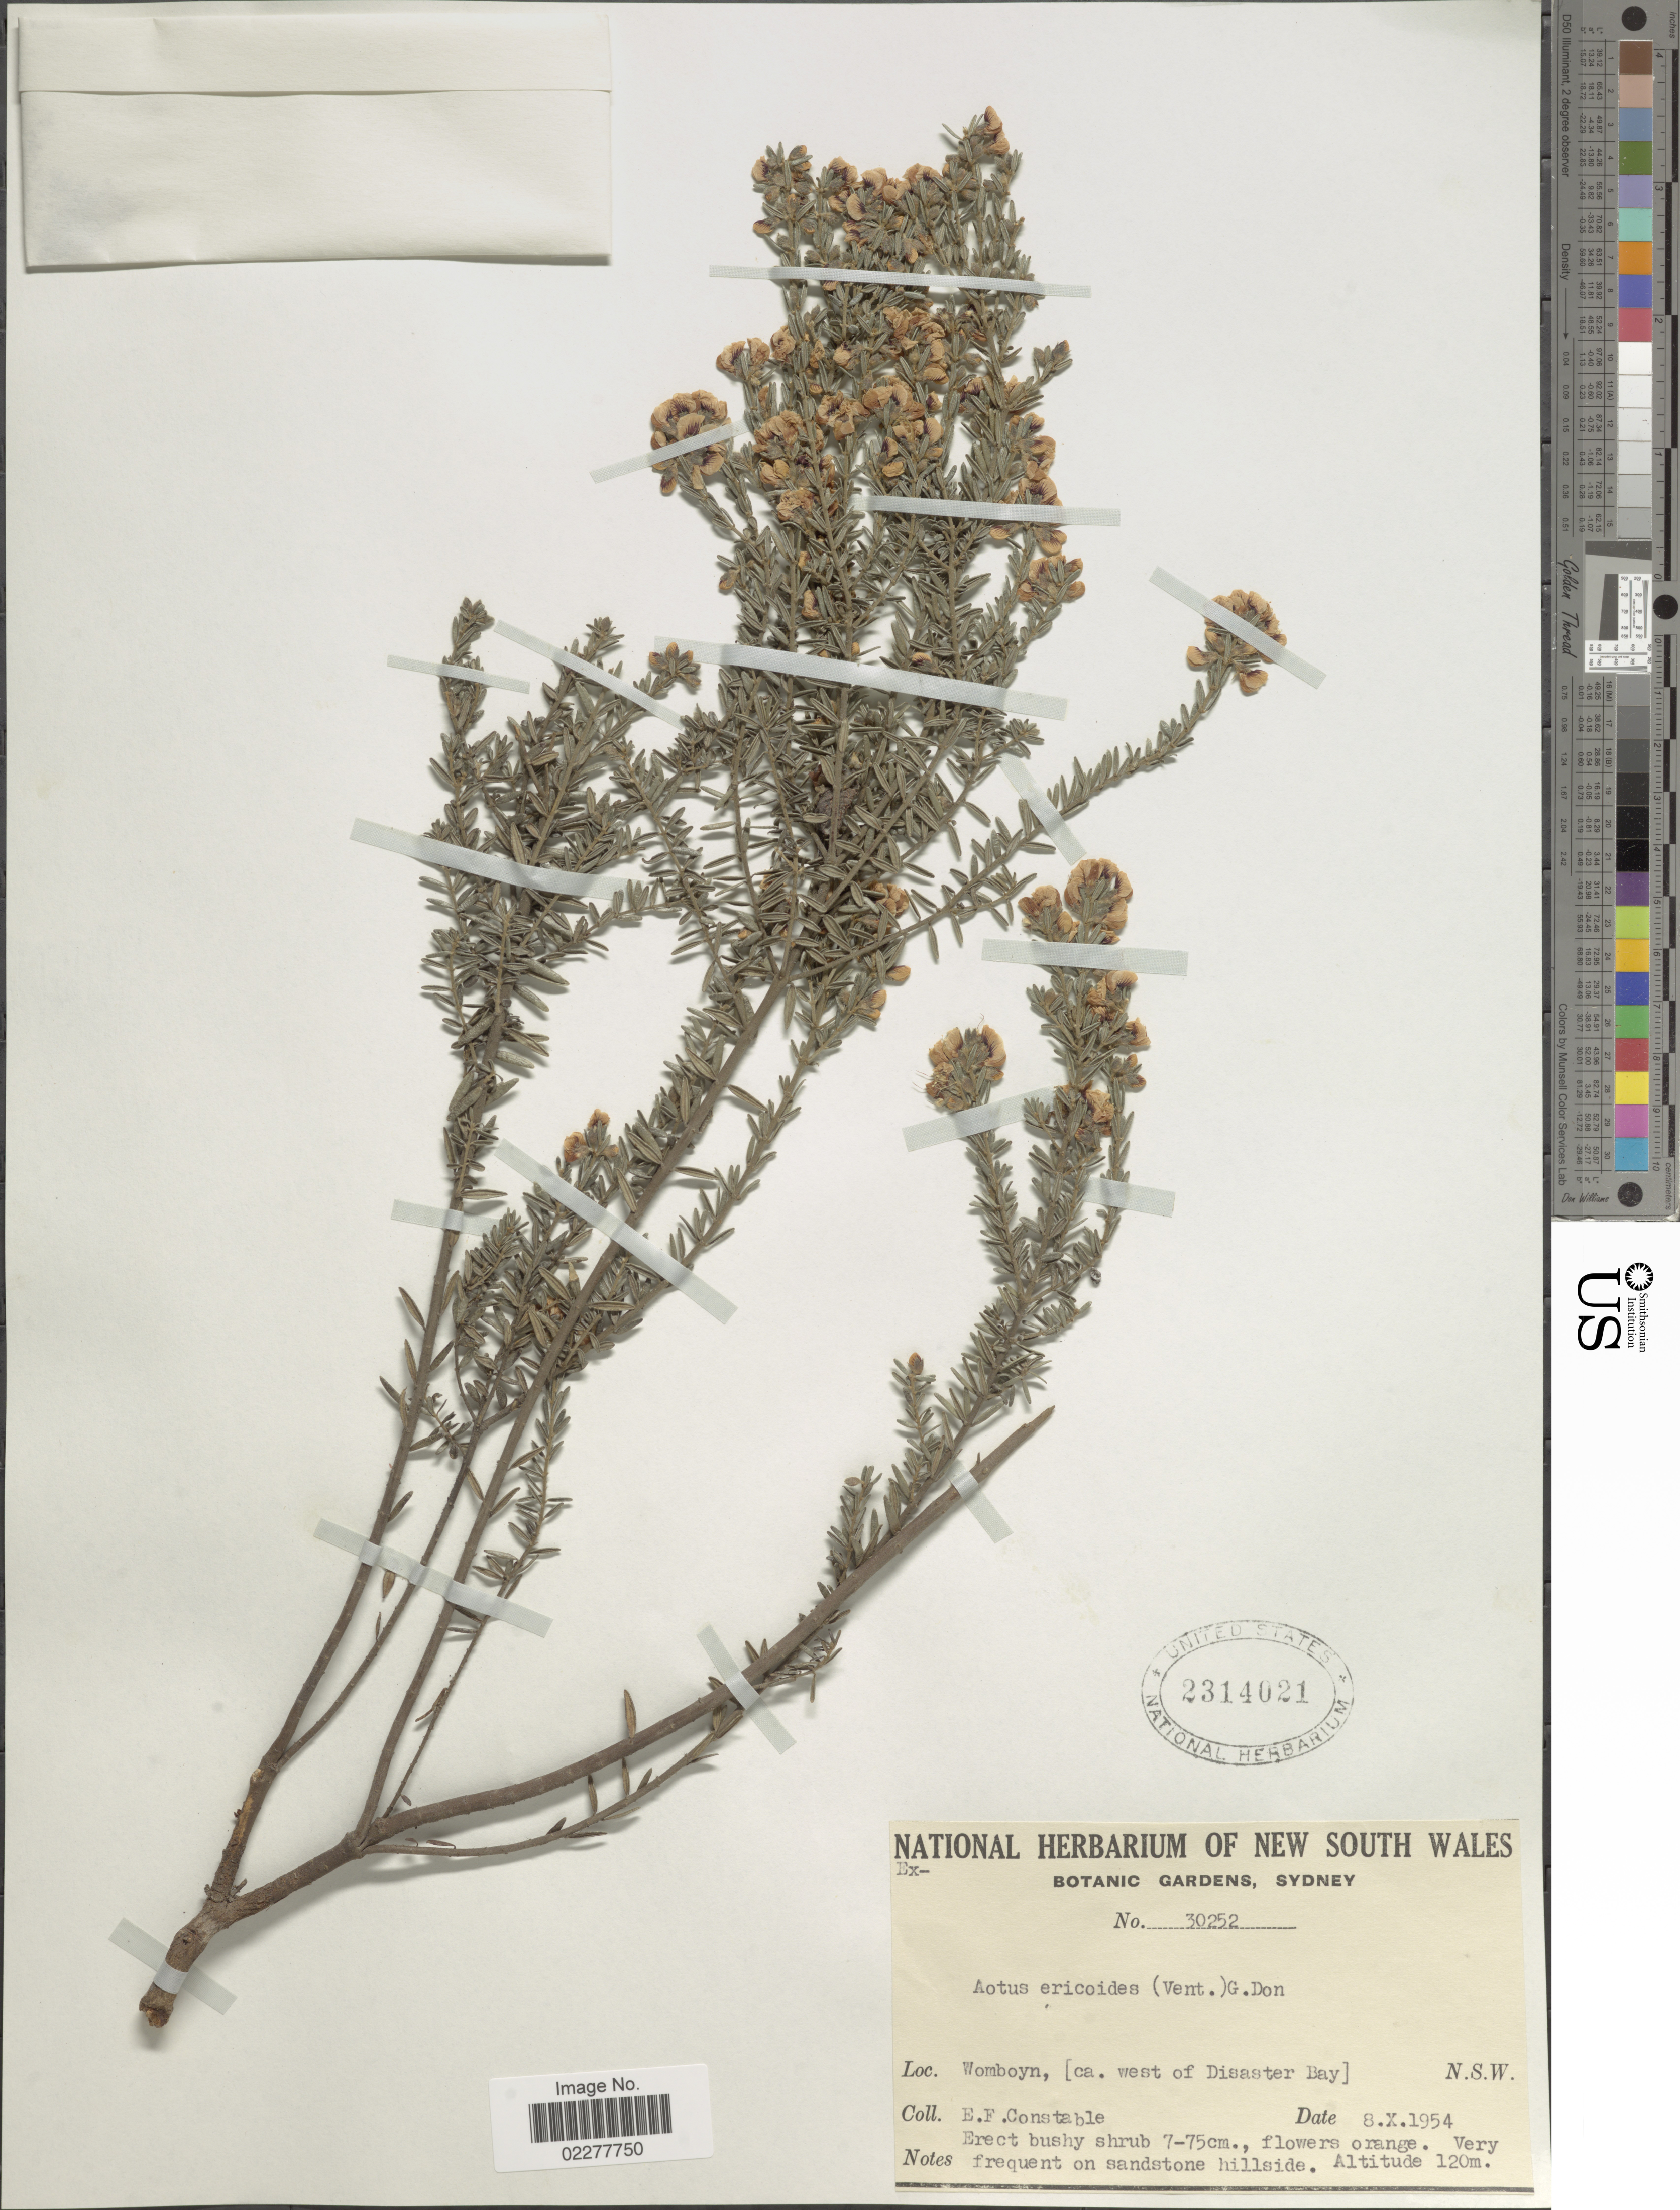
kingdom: Plantae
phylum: Tracheophyta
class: Magnoliopsida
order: Fabales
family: Fabaceae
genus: Aotus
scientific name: Aotus ericoides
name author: (Vent.) G. Don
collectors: E. F. Constable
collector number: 30252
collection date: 1954-10-08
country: Australia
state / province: New South Wales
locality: Womboyn, (ca. west of Disaster Bay)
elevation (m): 120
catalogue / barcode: US 2314021